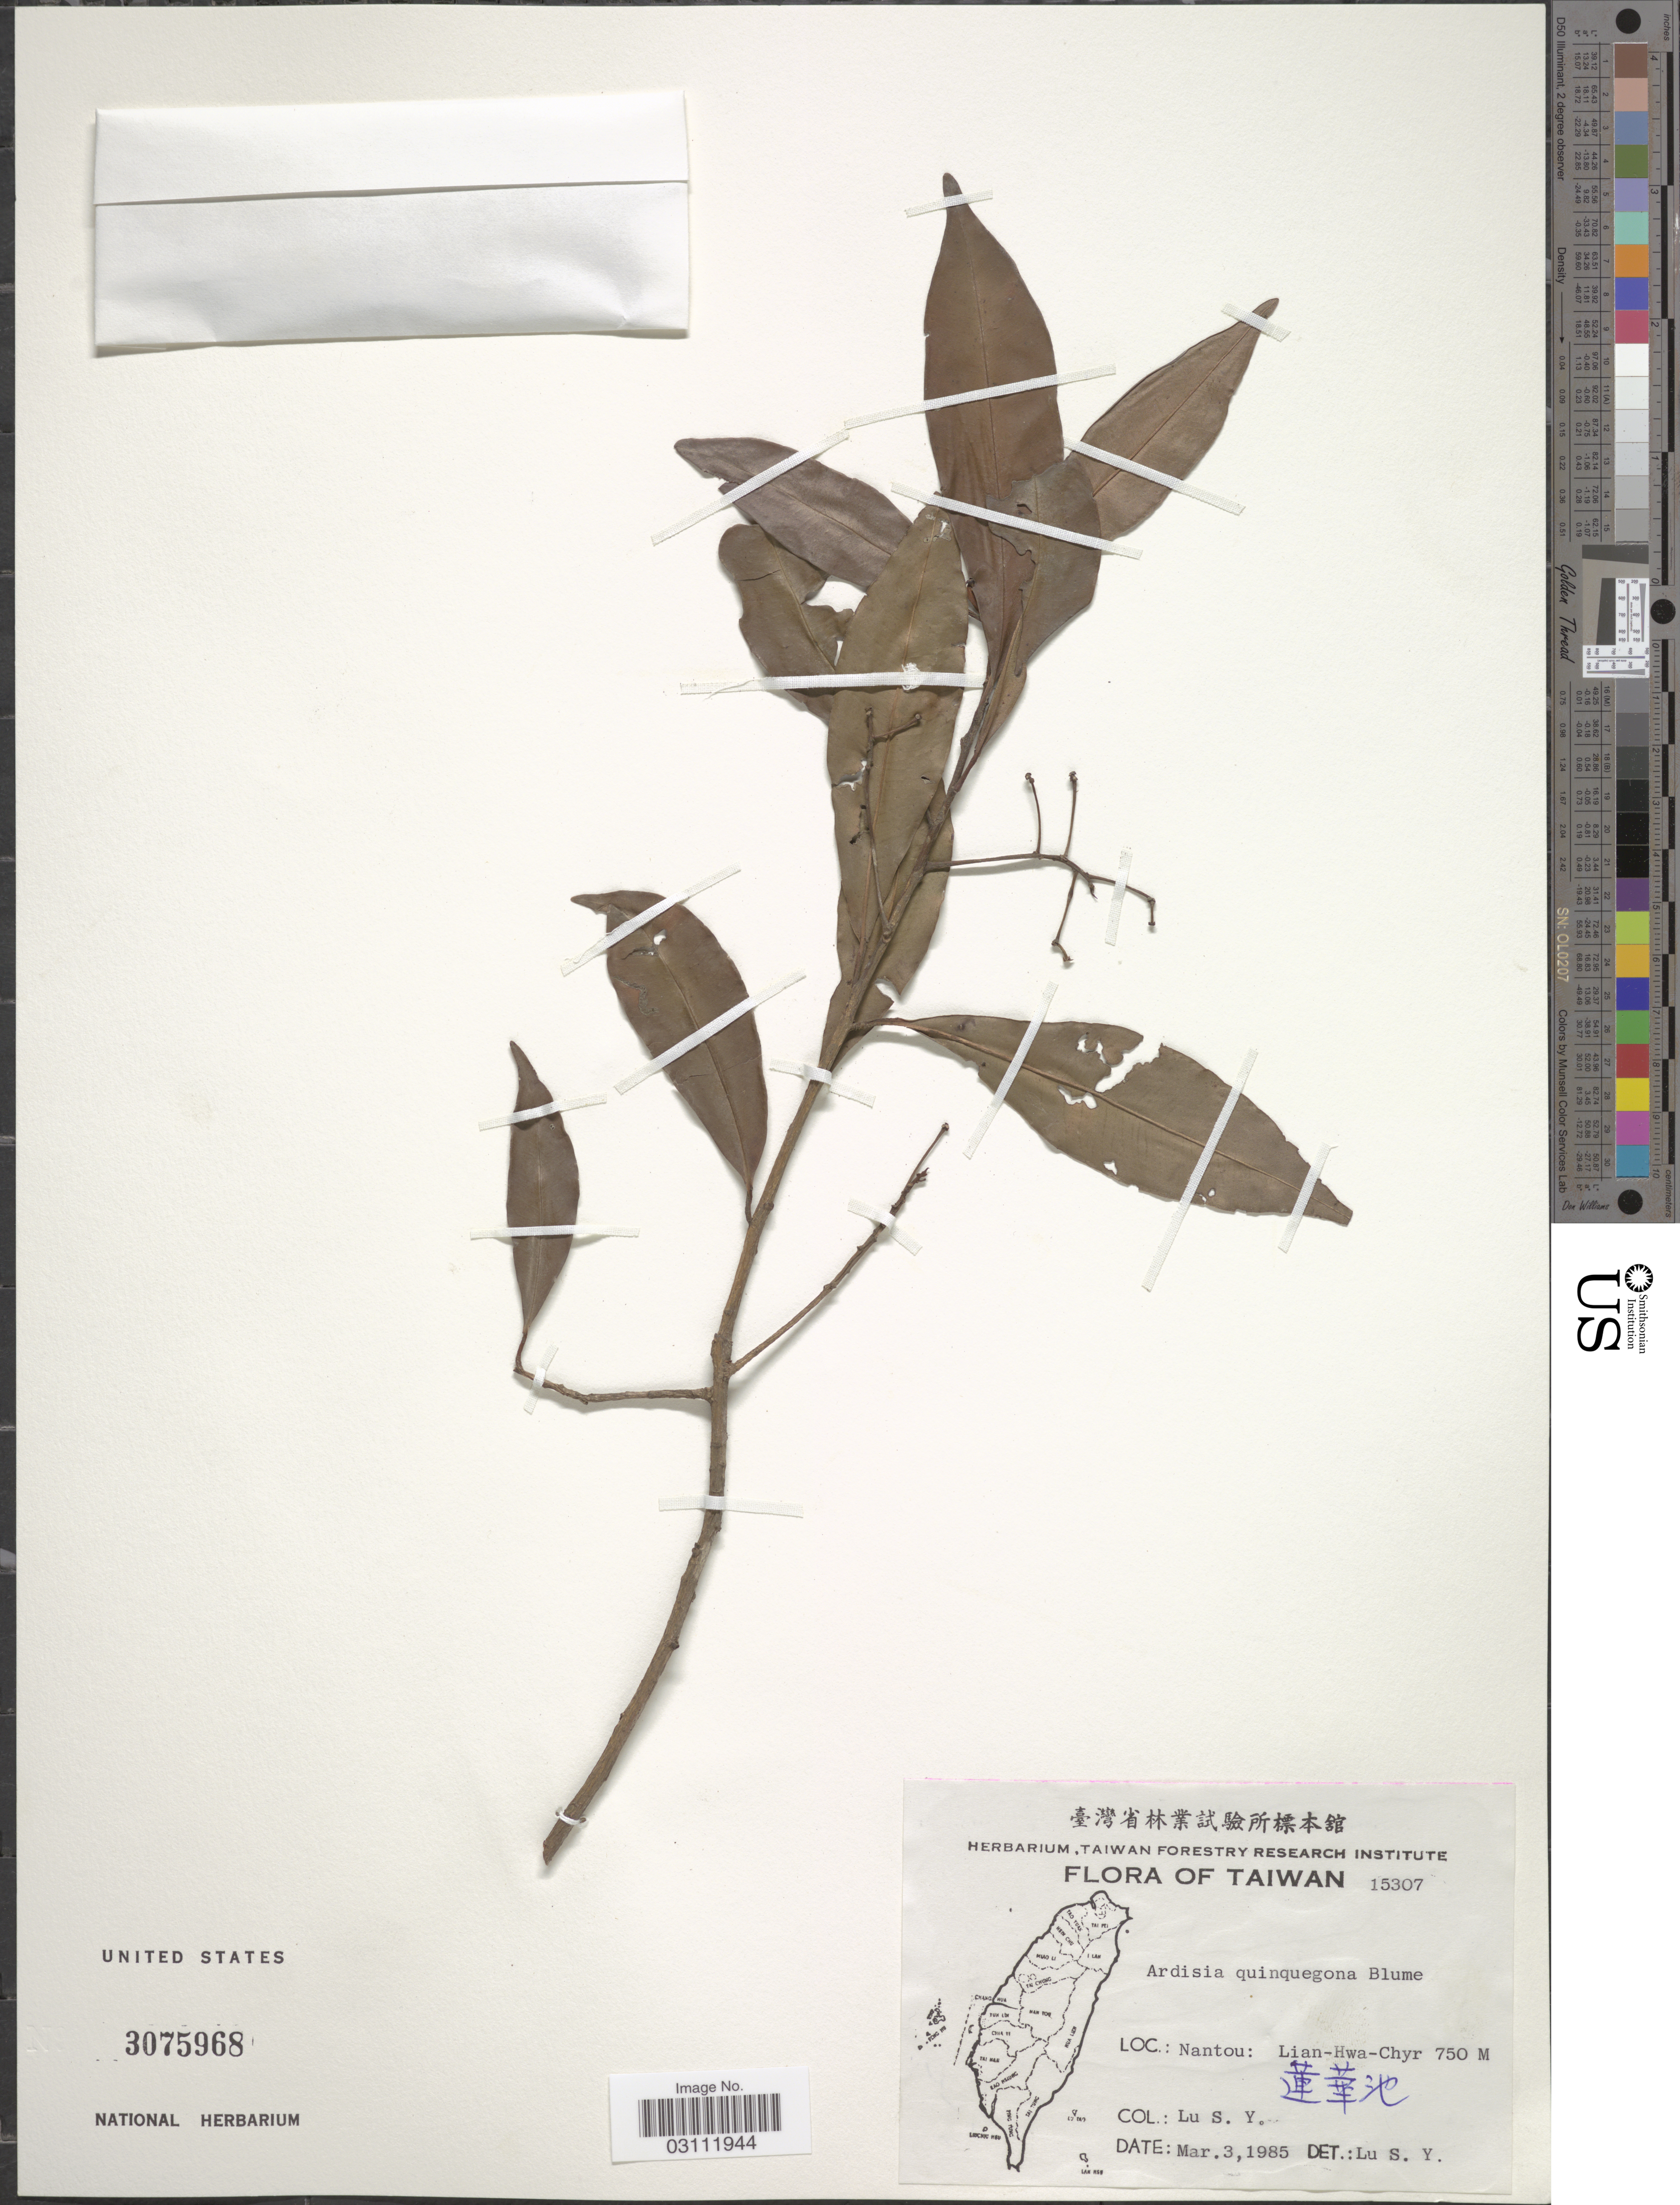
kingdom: Plantae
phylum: Tracheophyta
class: Magnoliopsida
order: Ericales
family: Primulaceae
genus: Ardisia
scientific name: Ardisia quinquegona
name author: Blume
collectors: S. Y. Lu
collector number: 15307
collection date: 1985-03-03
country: Taiwan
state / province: Nantou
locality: Lian-Hwa-Chyr.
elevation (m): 750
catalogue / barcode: US 3075968